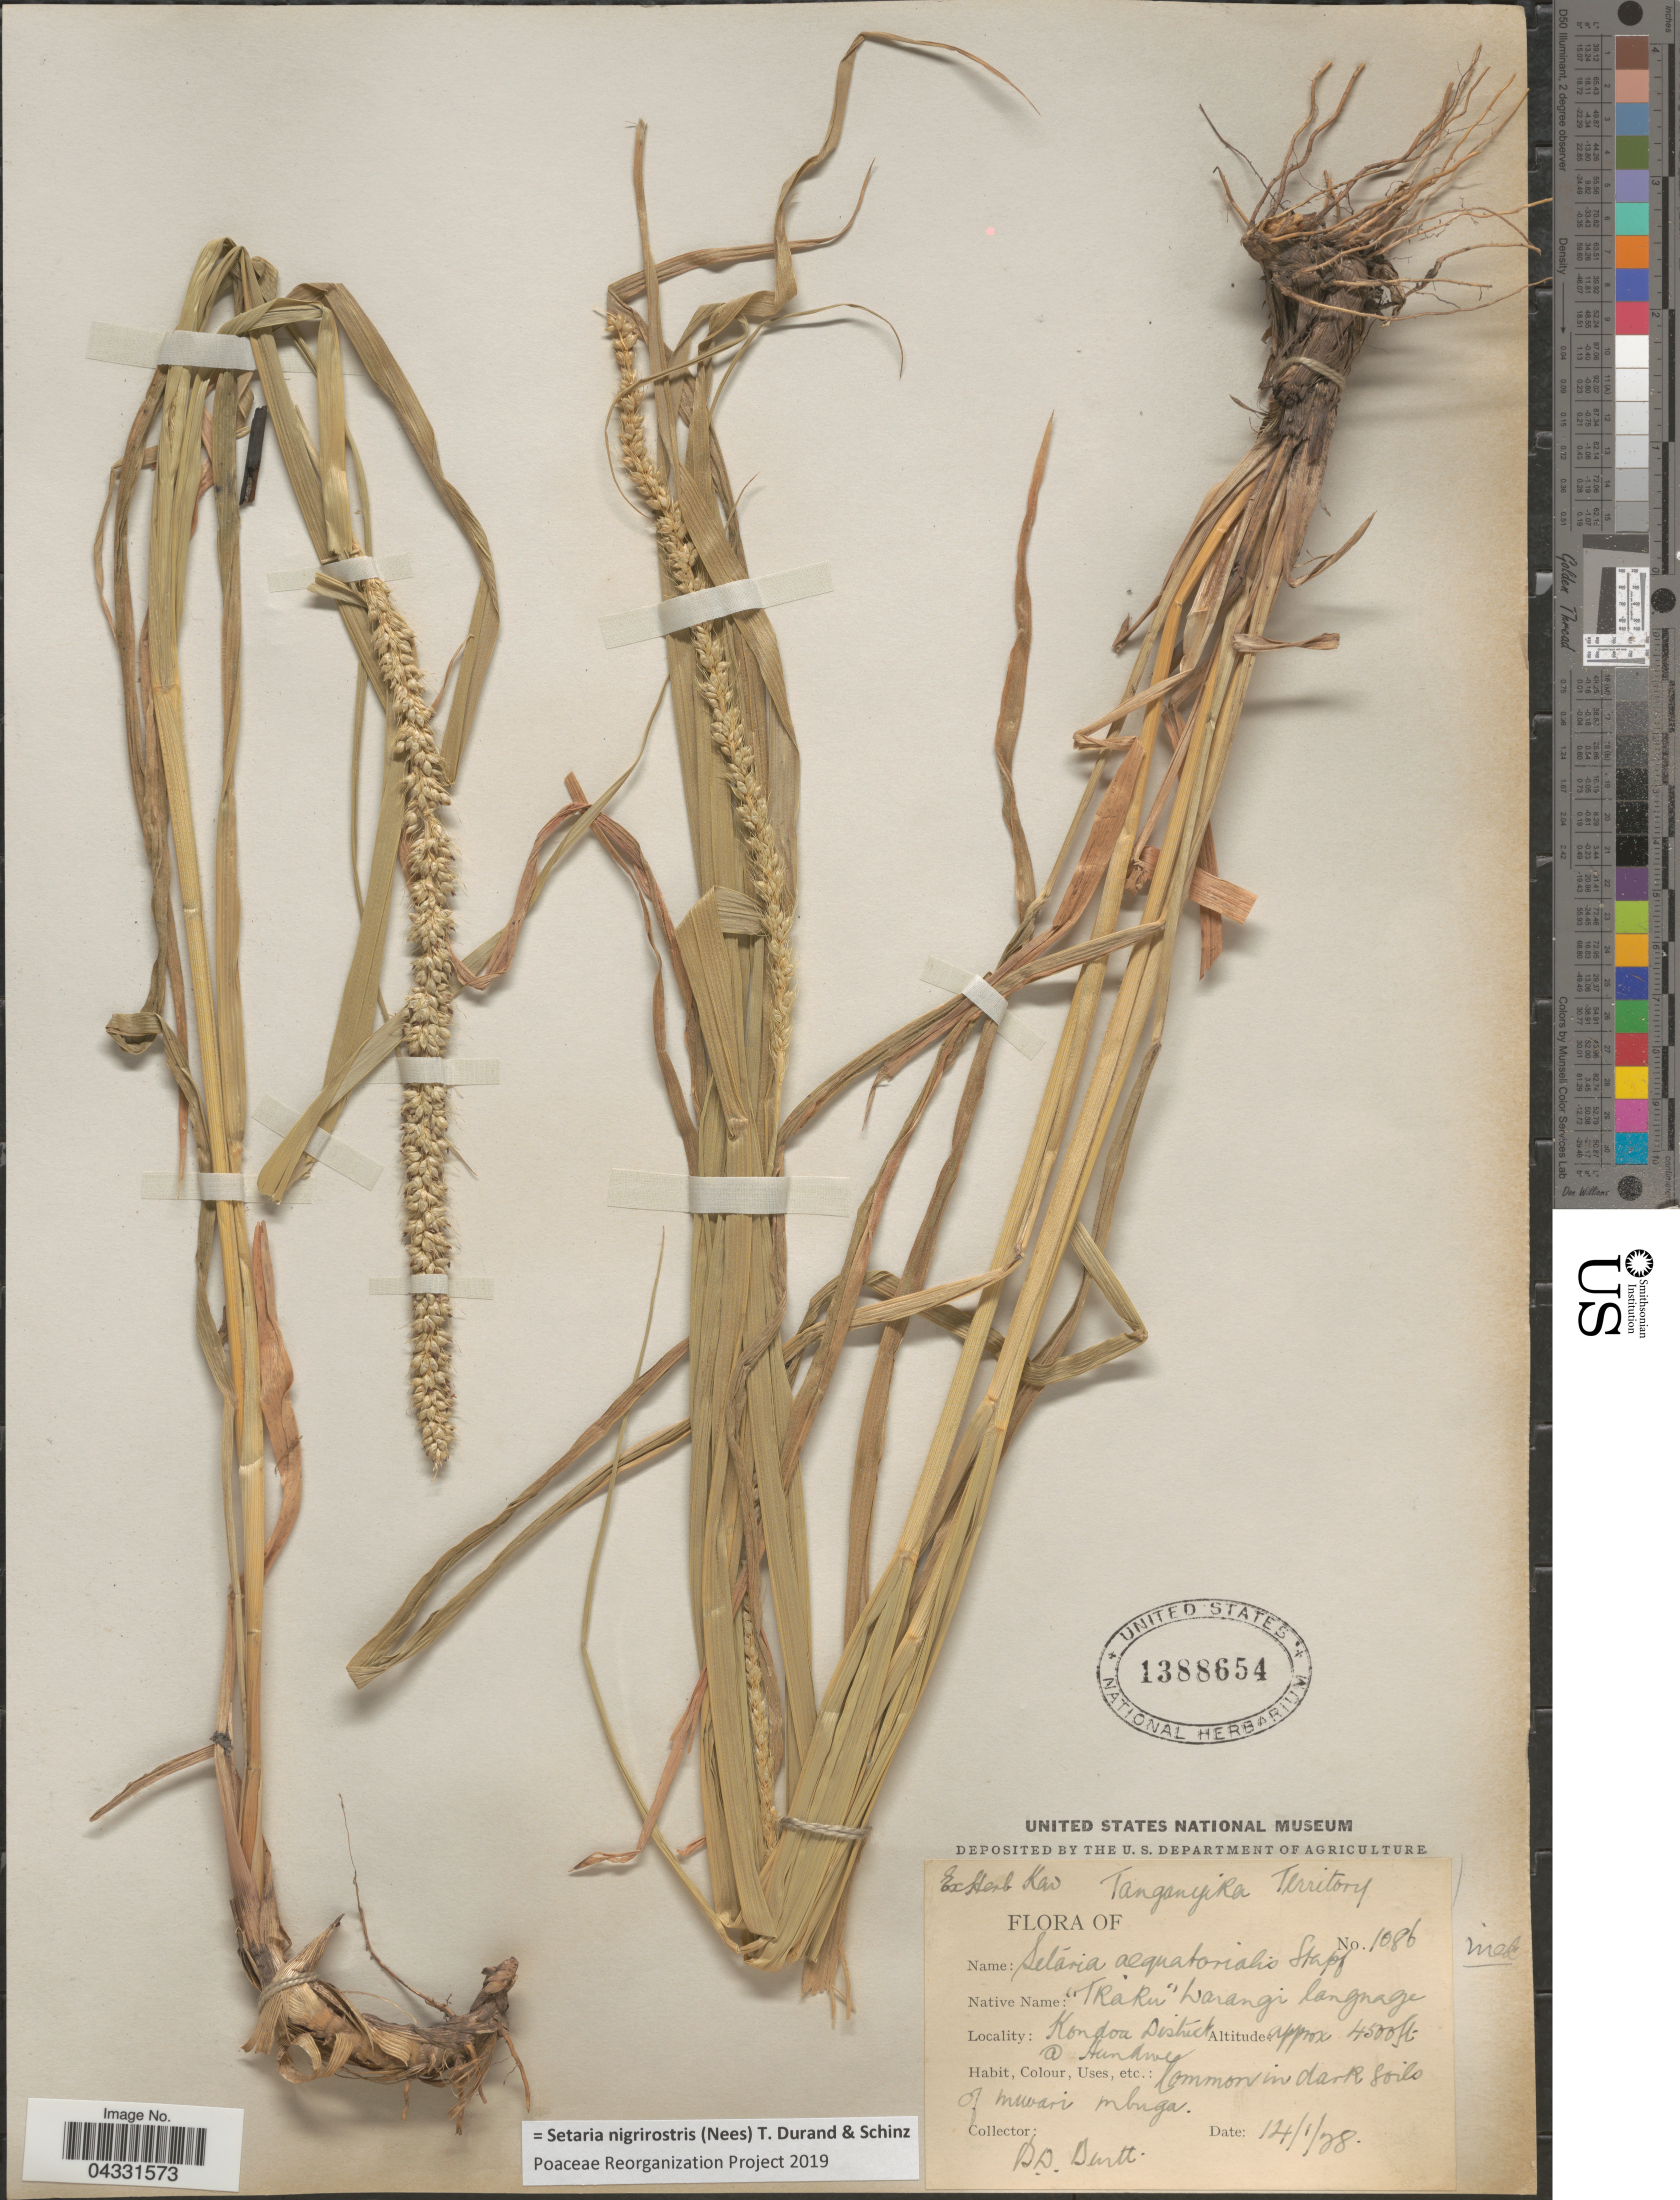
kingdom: Plantae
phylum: Tracheophyta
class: Liliopsida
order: Poales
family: Poaceae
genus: Setaria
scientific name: Setaria nigrirostris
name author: (Nees) Durand & Schinz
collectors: B. D. Burtt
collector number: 1086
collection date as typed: Transcribed d/m/y: 14/1/28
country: Tanzania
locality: Tanganyika Territory. Kondoa District @ Itundwi. Common in dark soils of mwari mbuga.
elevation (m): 1372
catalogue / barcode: US 1388654